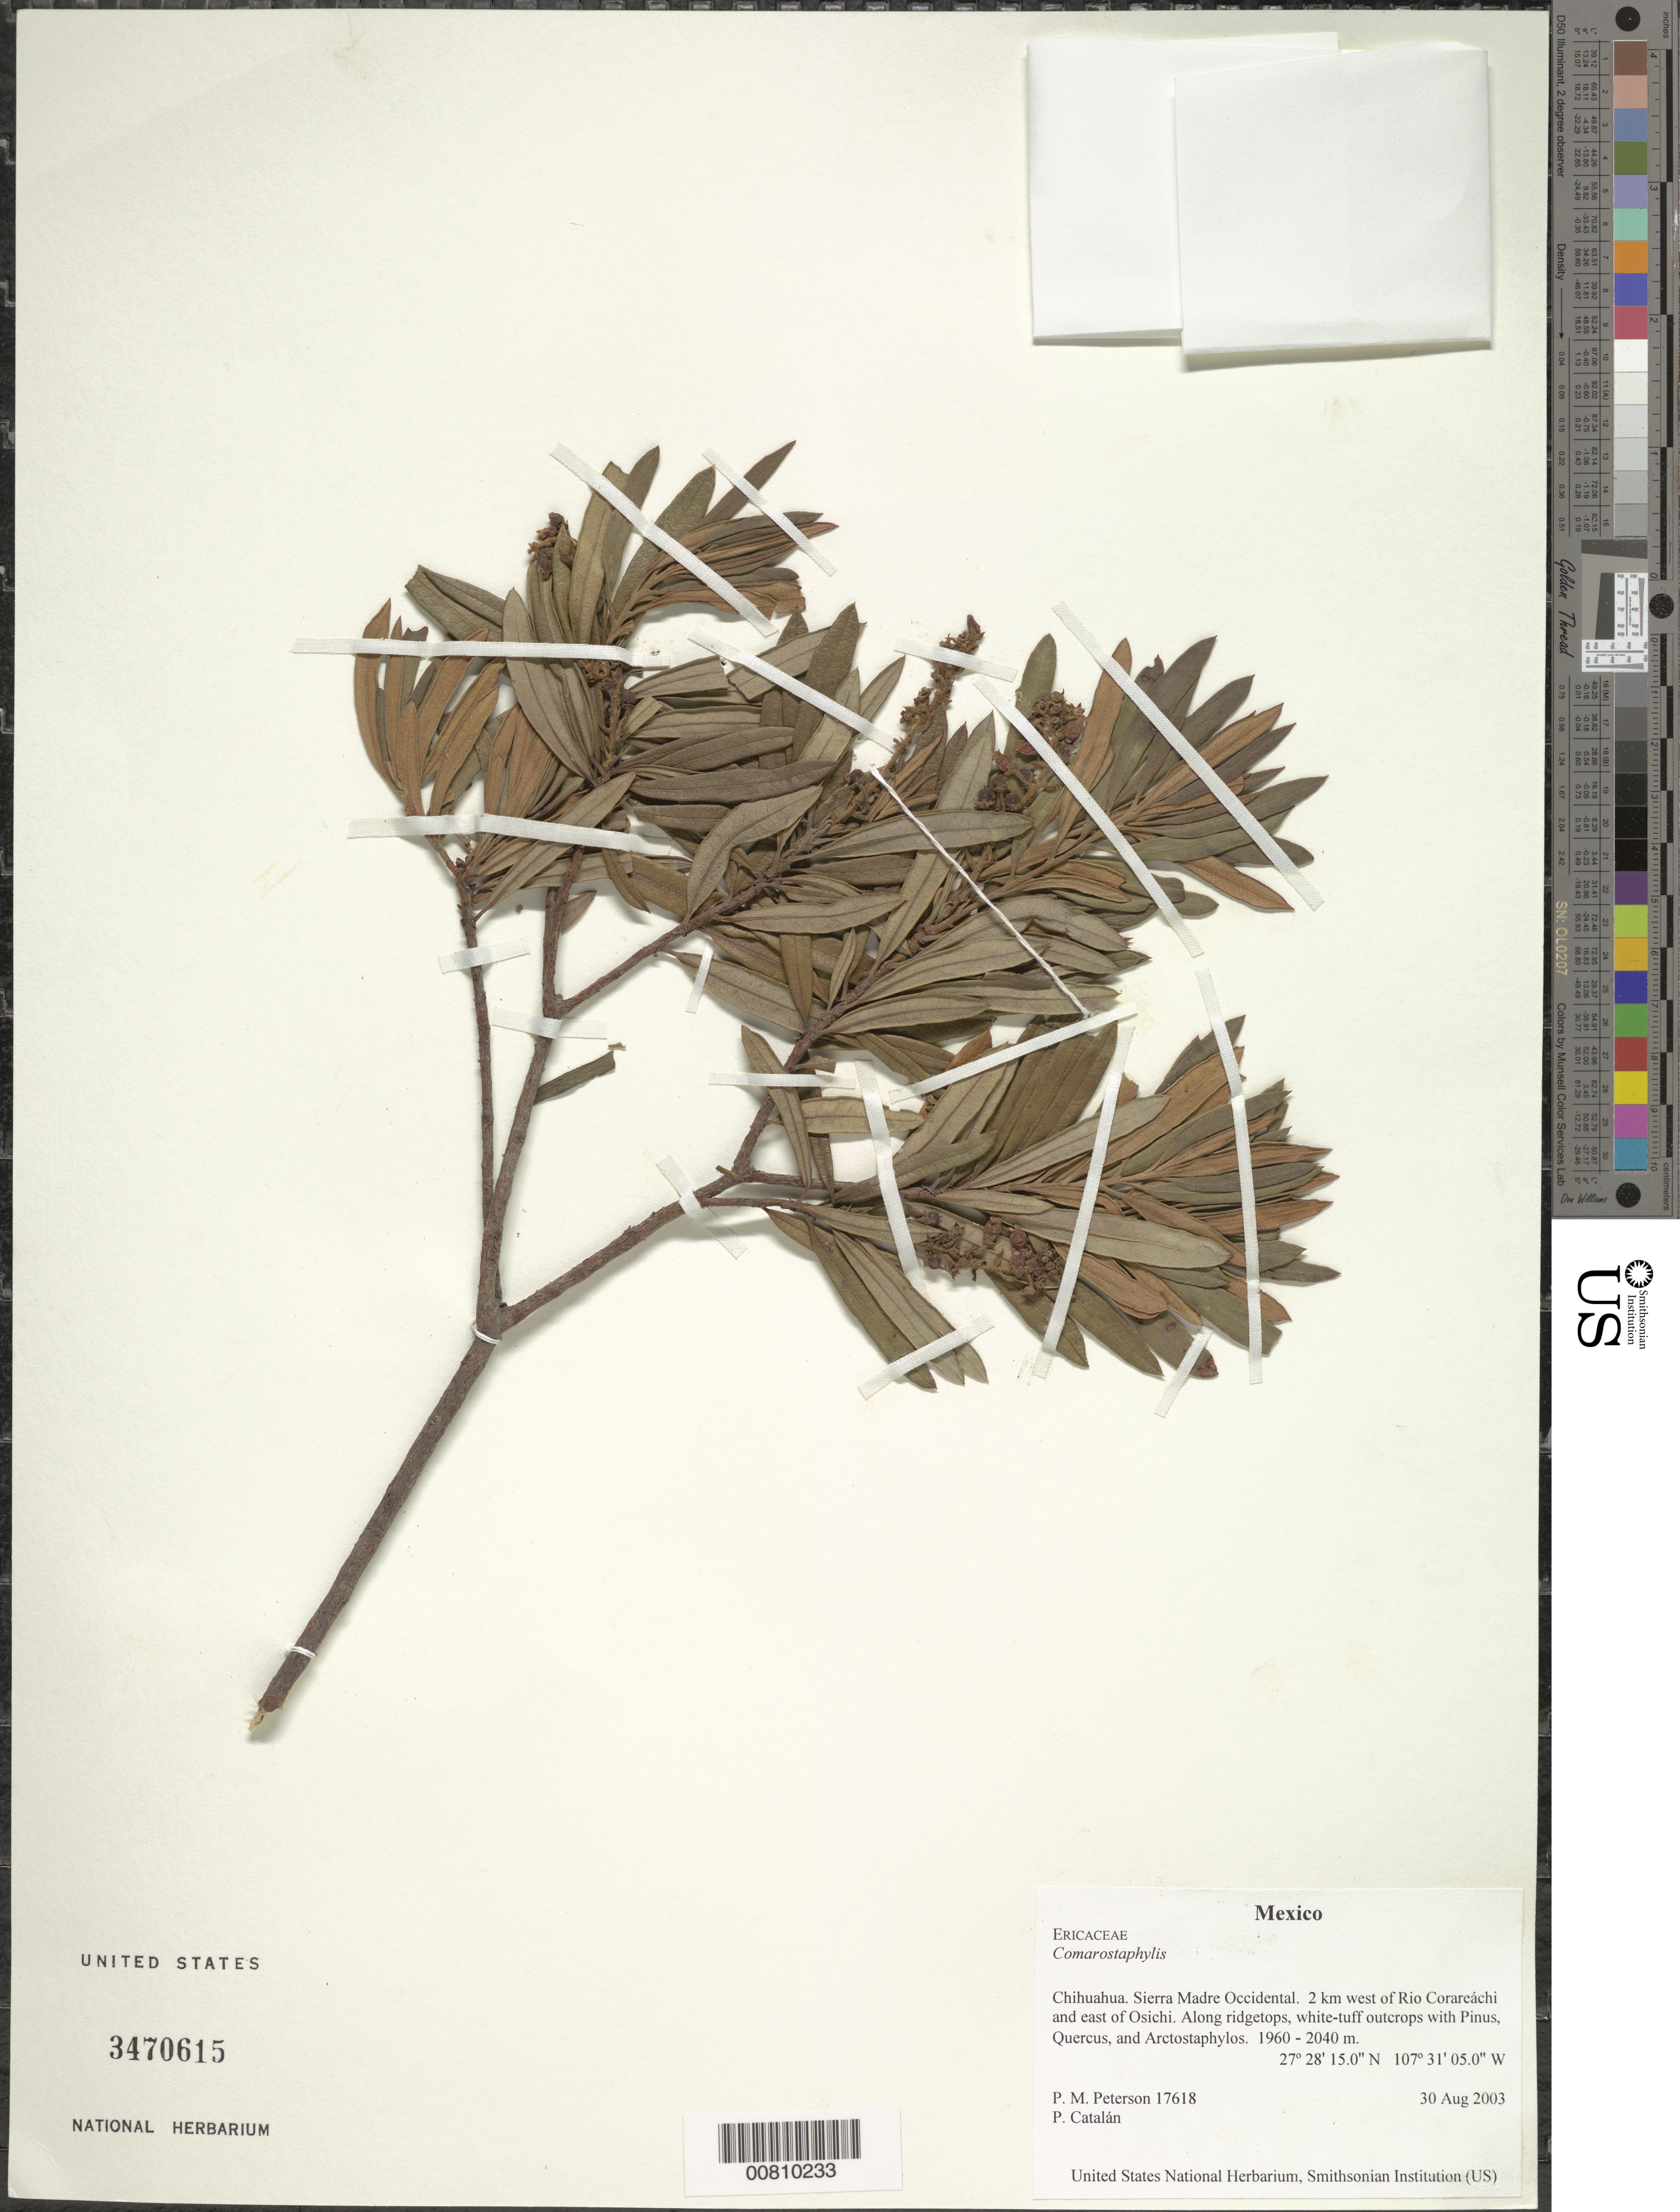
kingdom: Plantae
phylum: Tracheophyta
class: Magnoliopsida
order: Ericales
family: Ericaceae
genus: Comarostaphylis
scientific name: Comarostaphylis sp.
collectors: P. M. Peterson & P. Catalán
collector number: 17618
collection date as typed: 30 Aug 2003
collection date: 2003-08-30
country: Mexico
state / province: Chihuahua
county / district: Sierra Madre Occidental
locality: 2 km west of Rio Corareáchi and east of Osichi. Along ridgetops, white-tuff outcrops with Pinus, Quercus, and Arctostaphylos.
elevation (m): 1960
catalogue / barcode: US 3470615